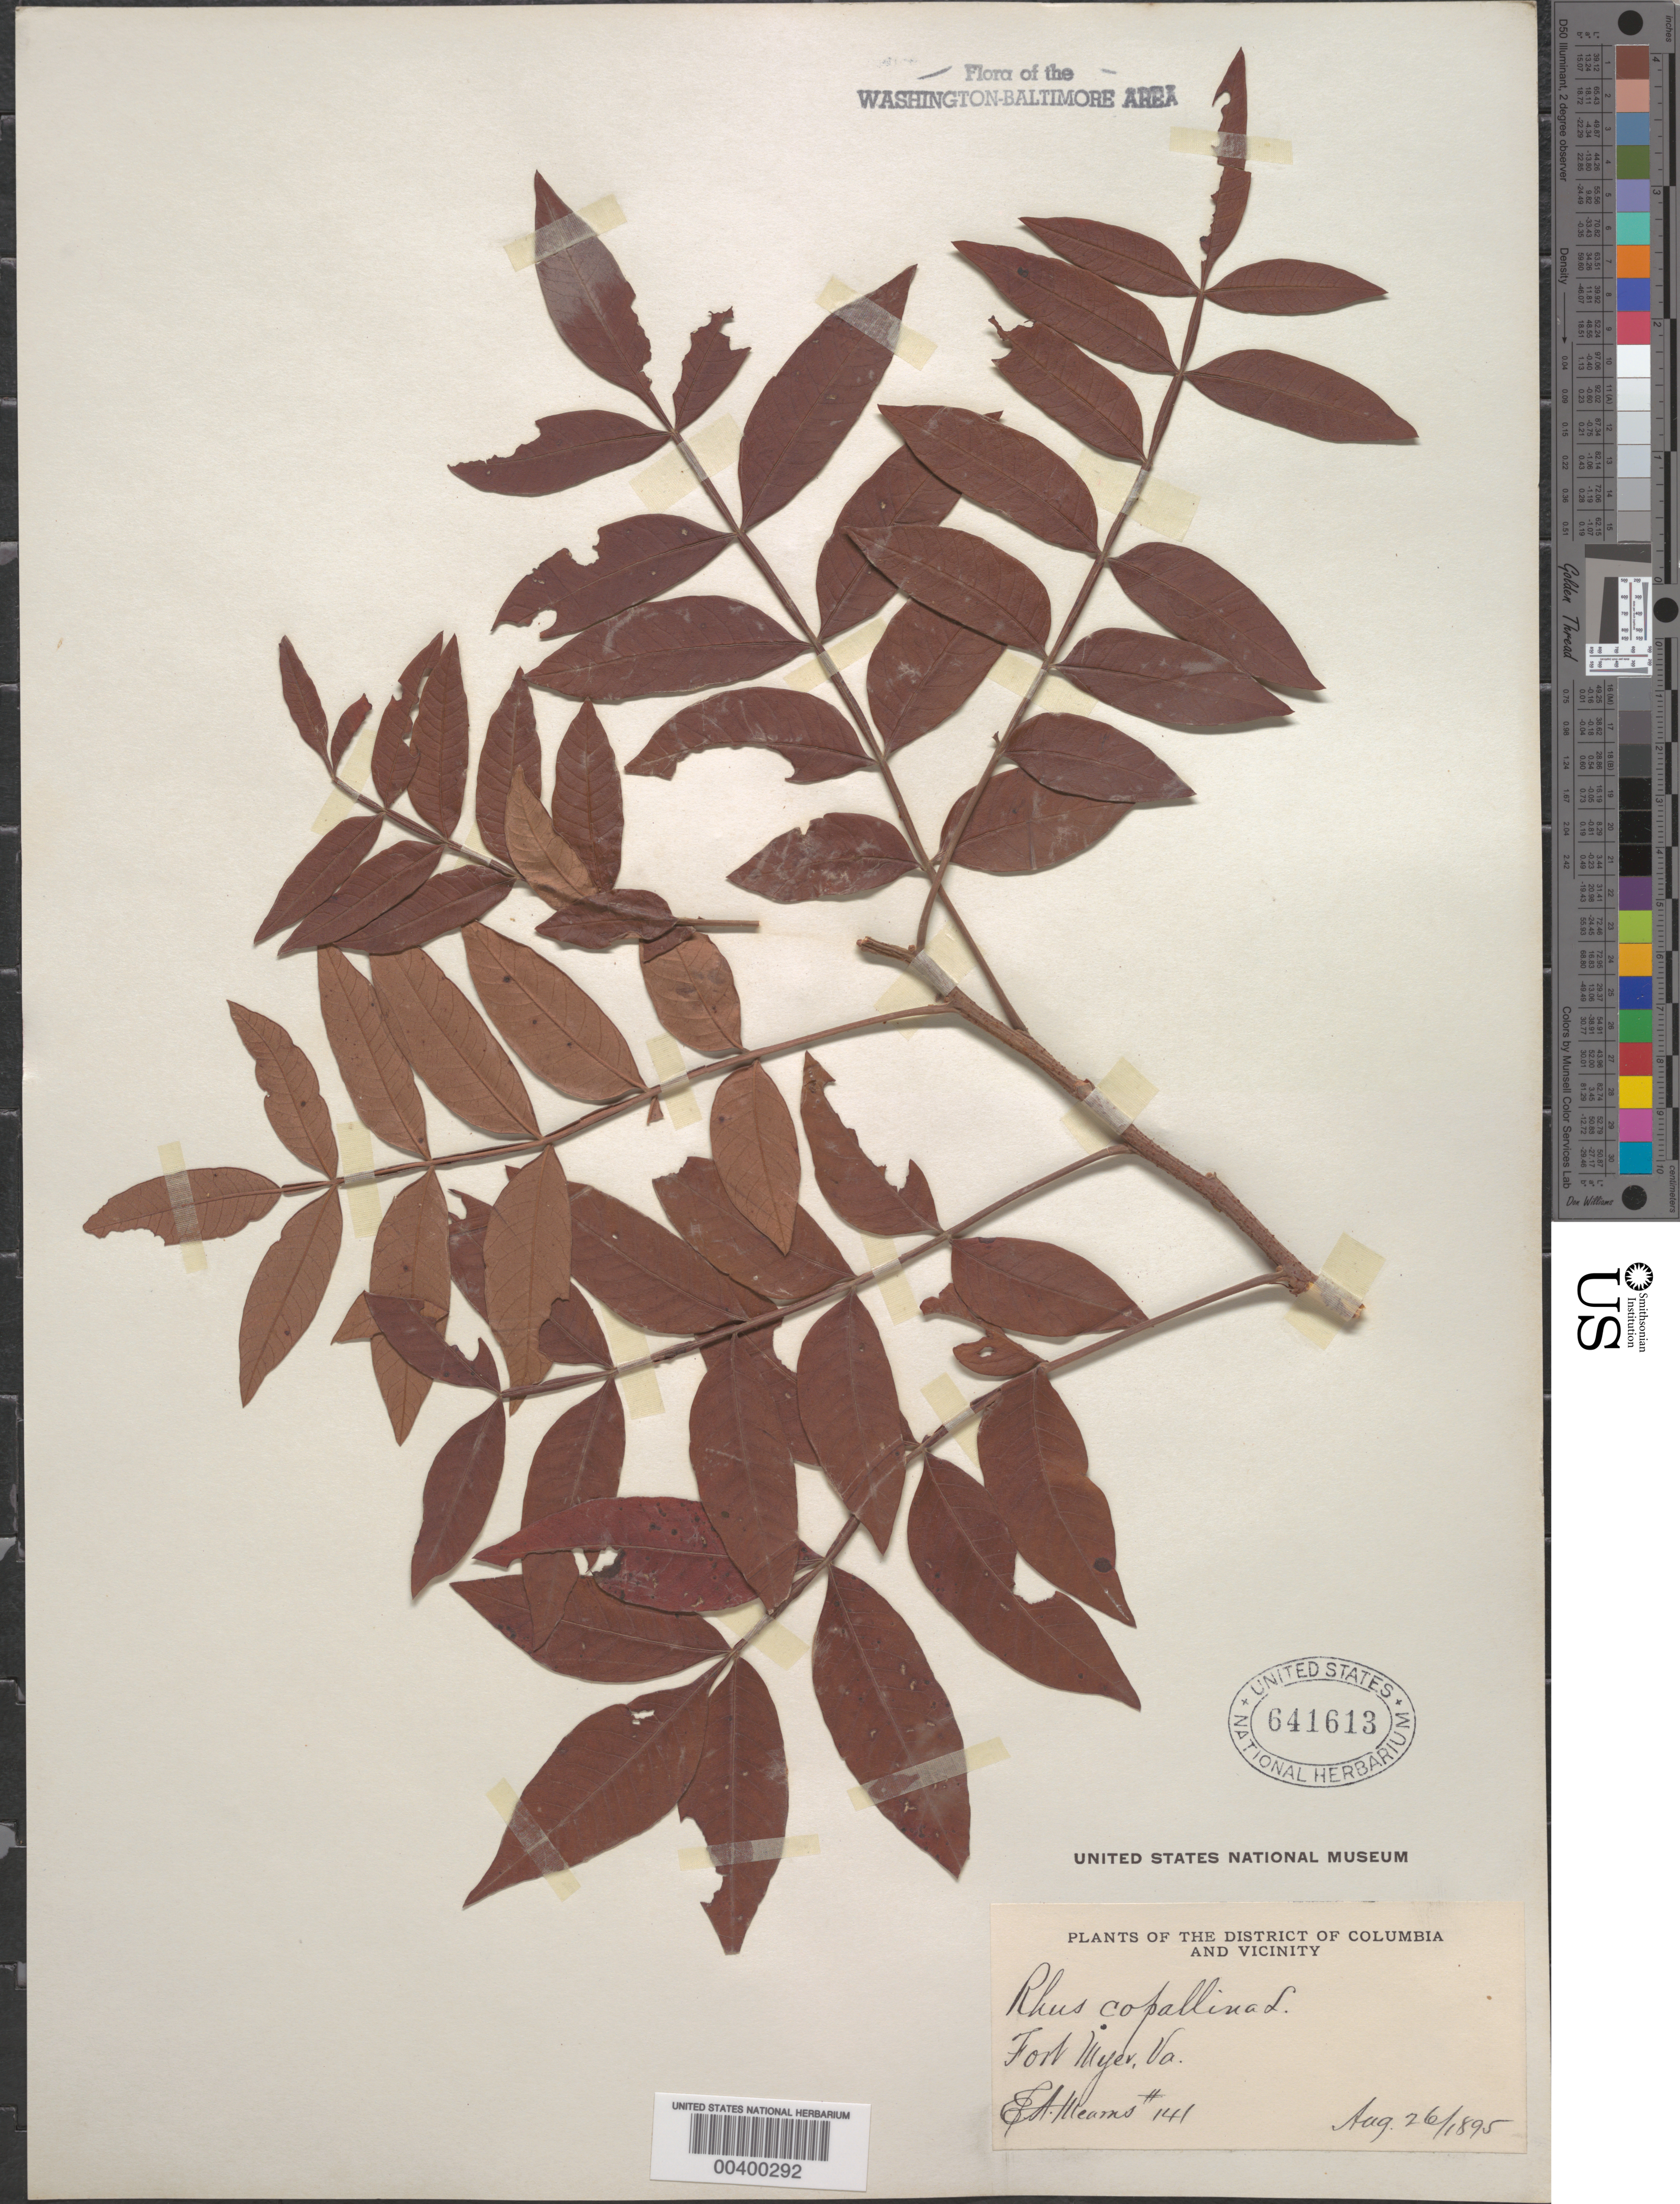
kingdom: Plantae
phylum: Tracheophyta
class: Magnoliopsida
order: Sapindales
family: Anacardiaceae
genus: Rhus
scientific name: Rhus copallinum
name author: L.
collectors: E. A. Mearns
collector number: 141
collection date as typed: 26 Aug 1895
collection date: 1895-08-26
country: United States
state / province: Virginia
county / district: Arlington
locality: Fort Myers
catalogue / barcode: US 641613